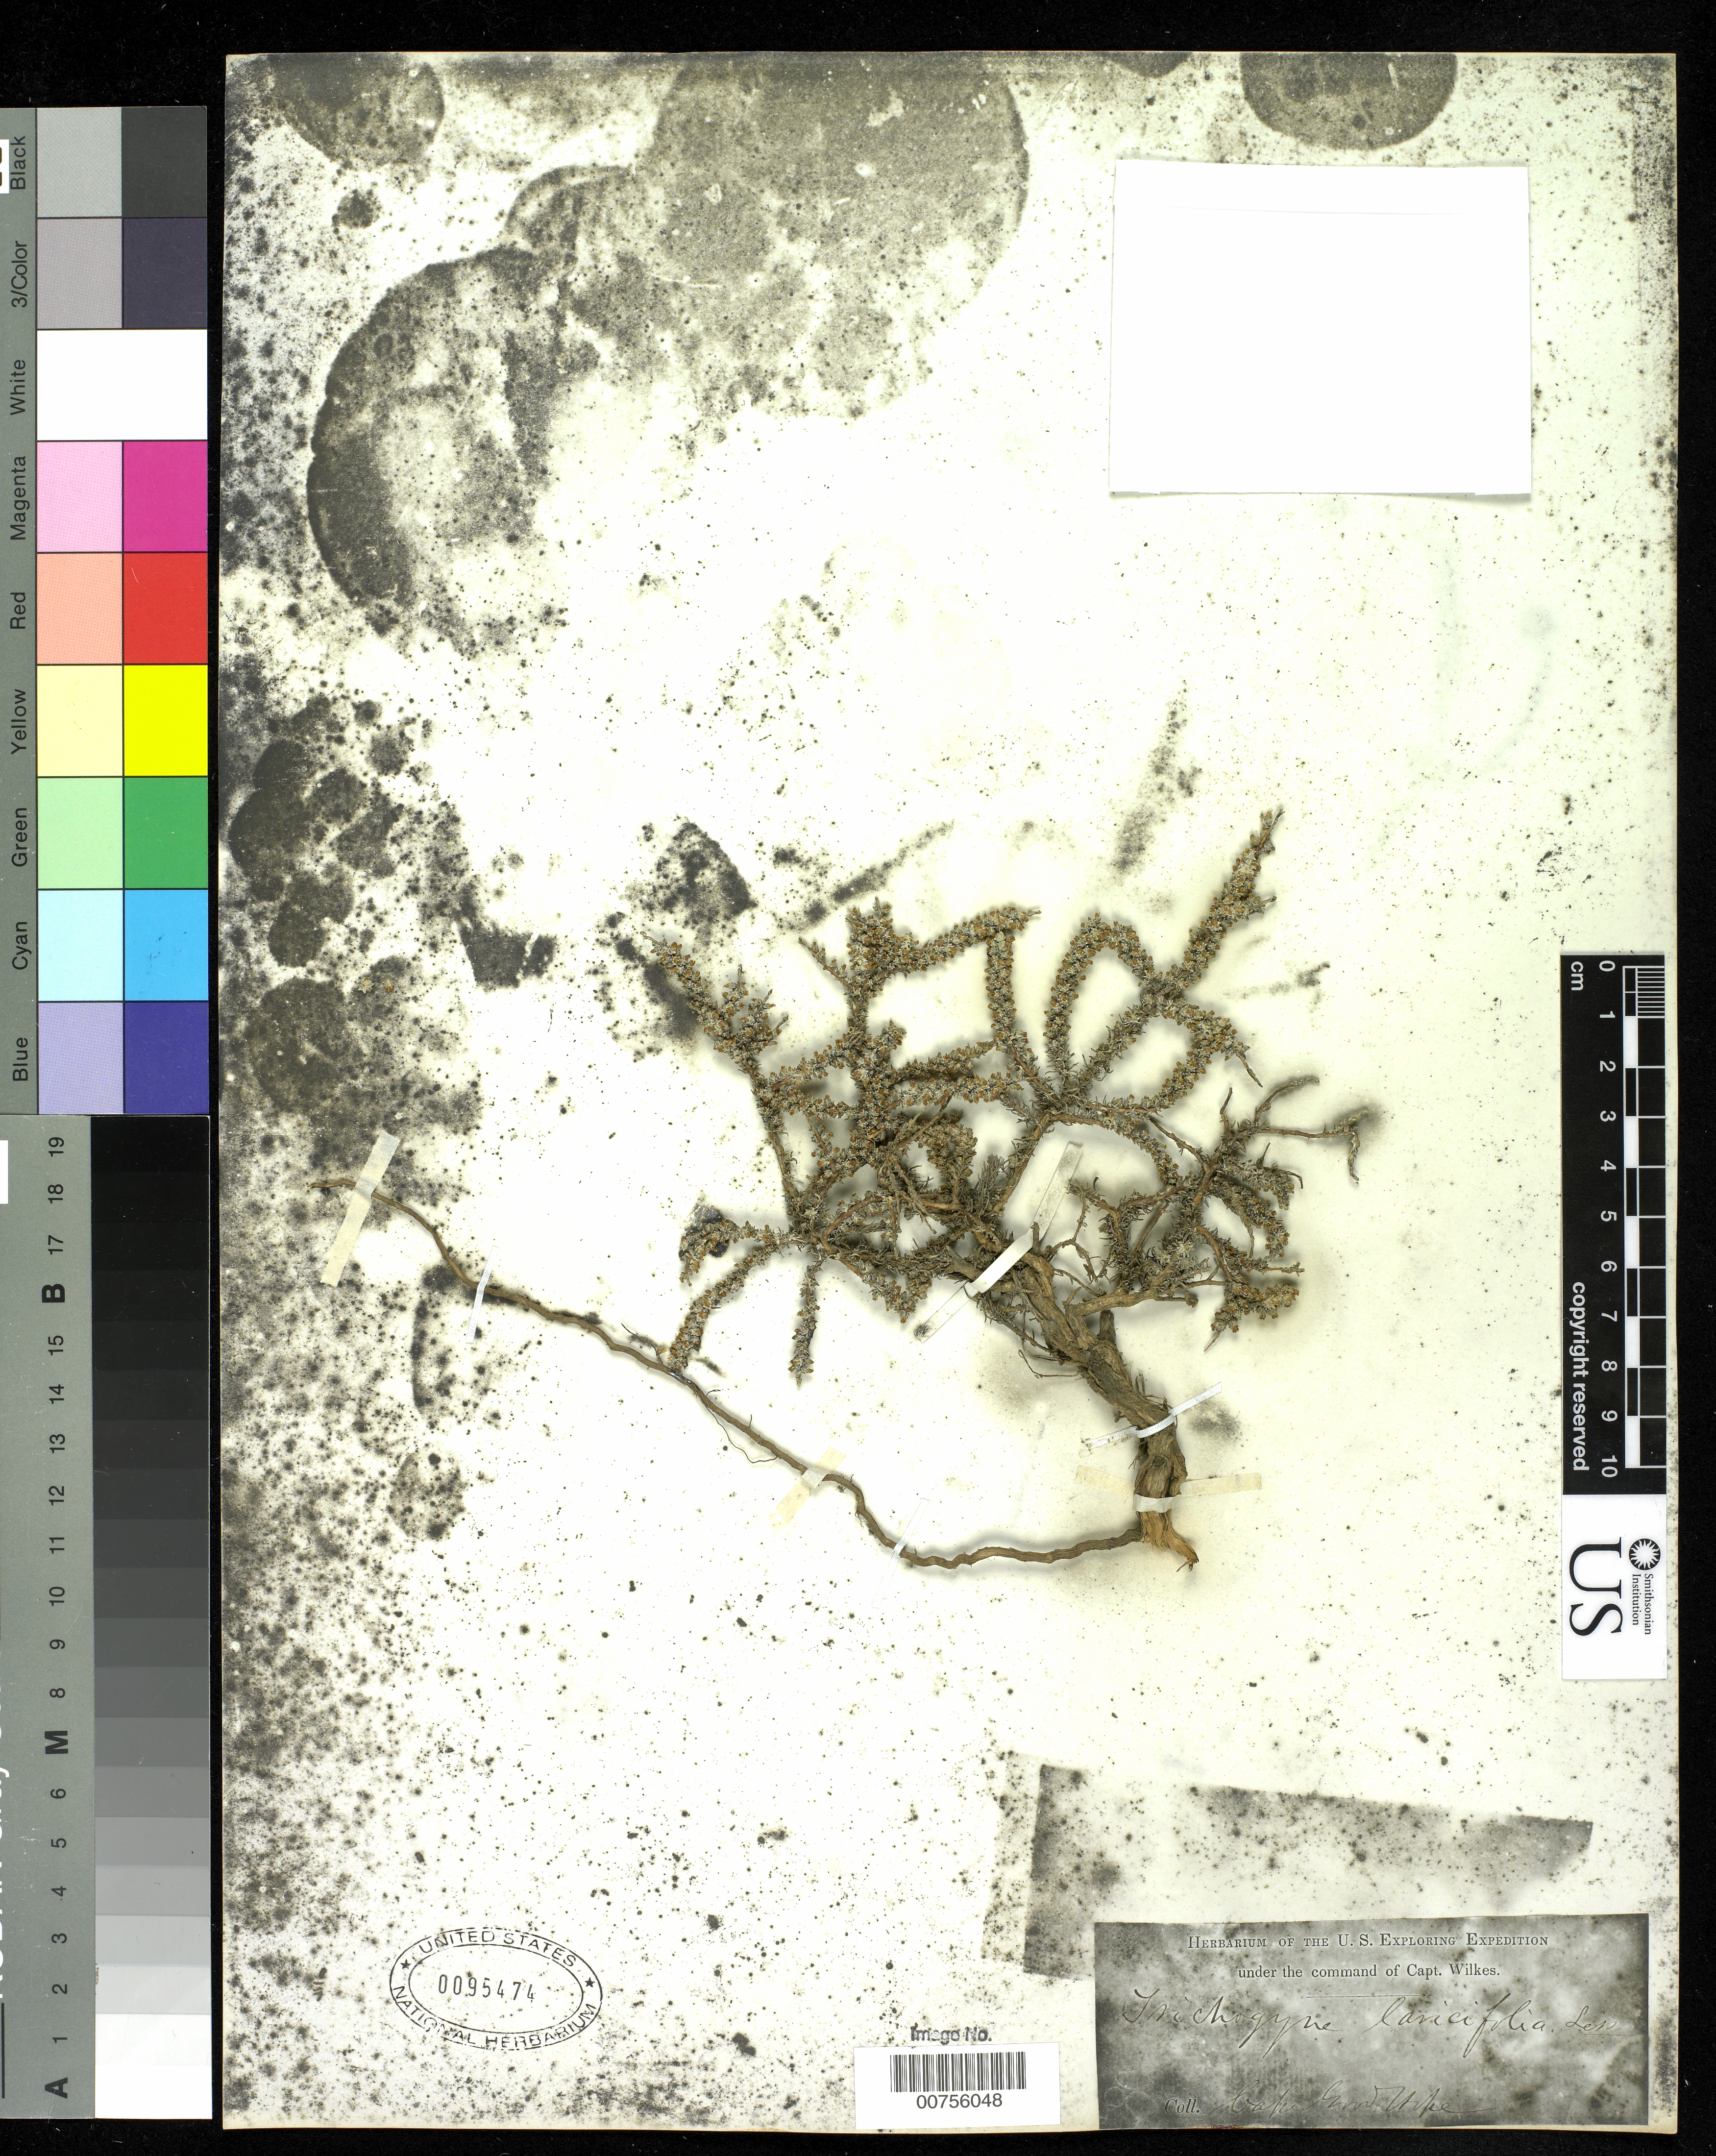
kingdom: Plantae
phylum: Tracheophyta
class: Magnoliopsida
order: Asterales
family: Asteraceae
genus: Ifloga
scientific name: Ifloga laricifolia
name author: (Lam.) Schltr.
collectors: Wilkes Explor. Exped.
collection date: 1838/1842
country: South Africa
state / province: Western Cape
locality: Cape of Good Hope. Cape Town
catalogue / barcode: US 95474